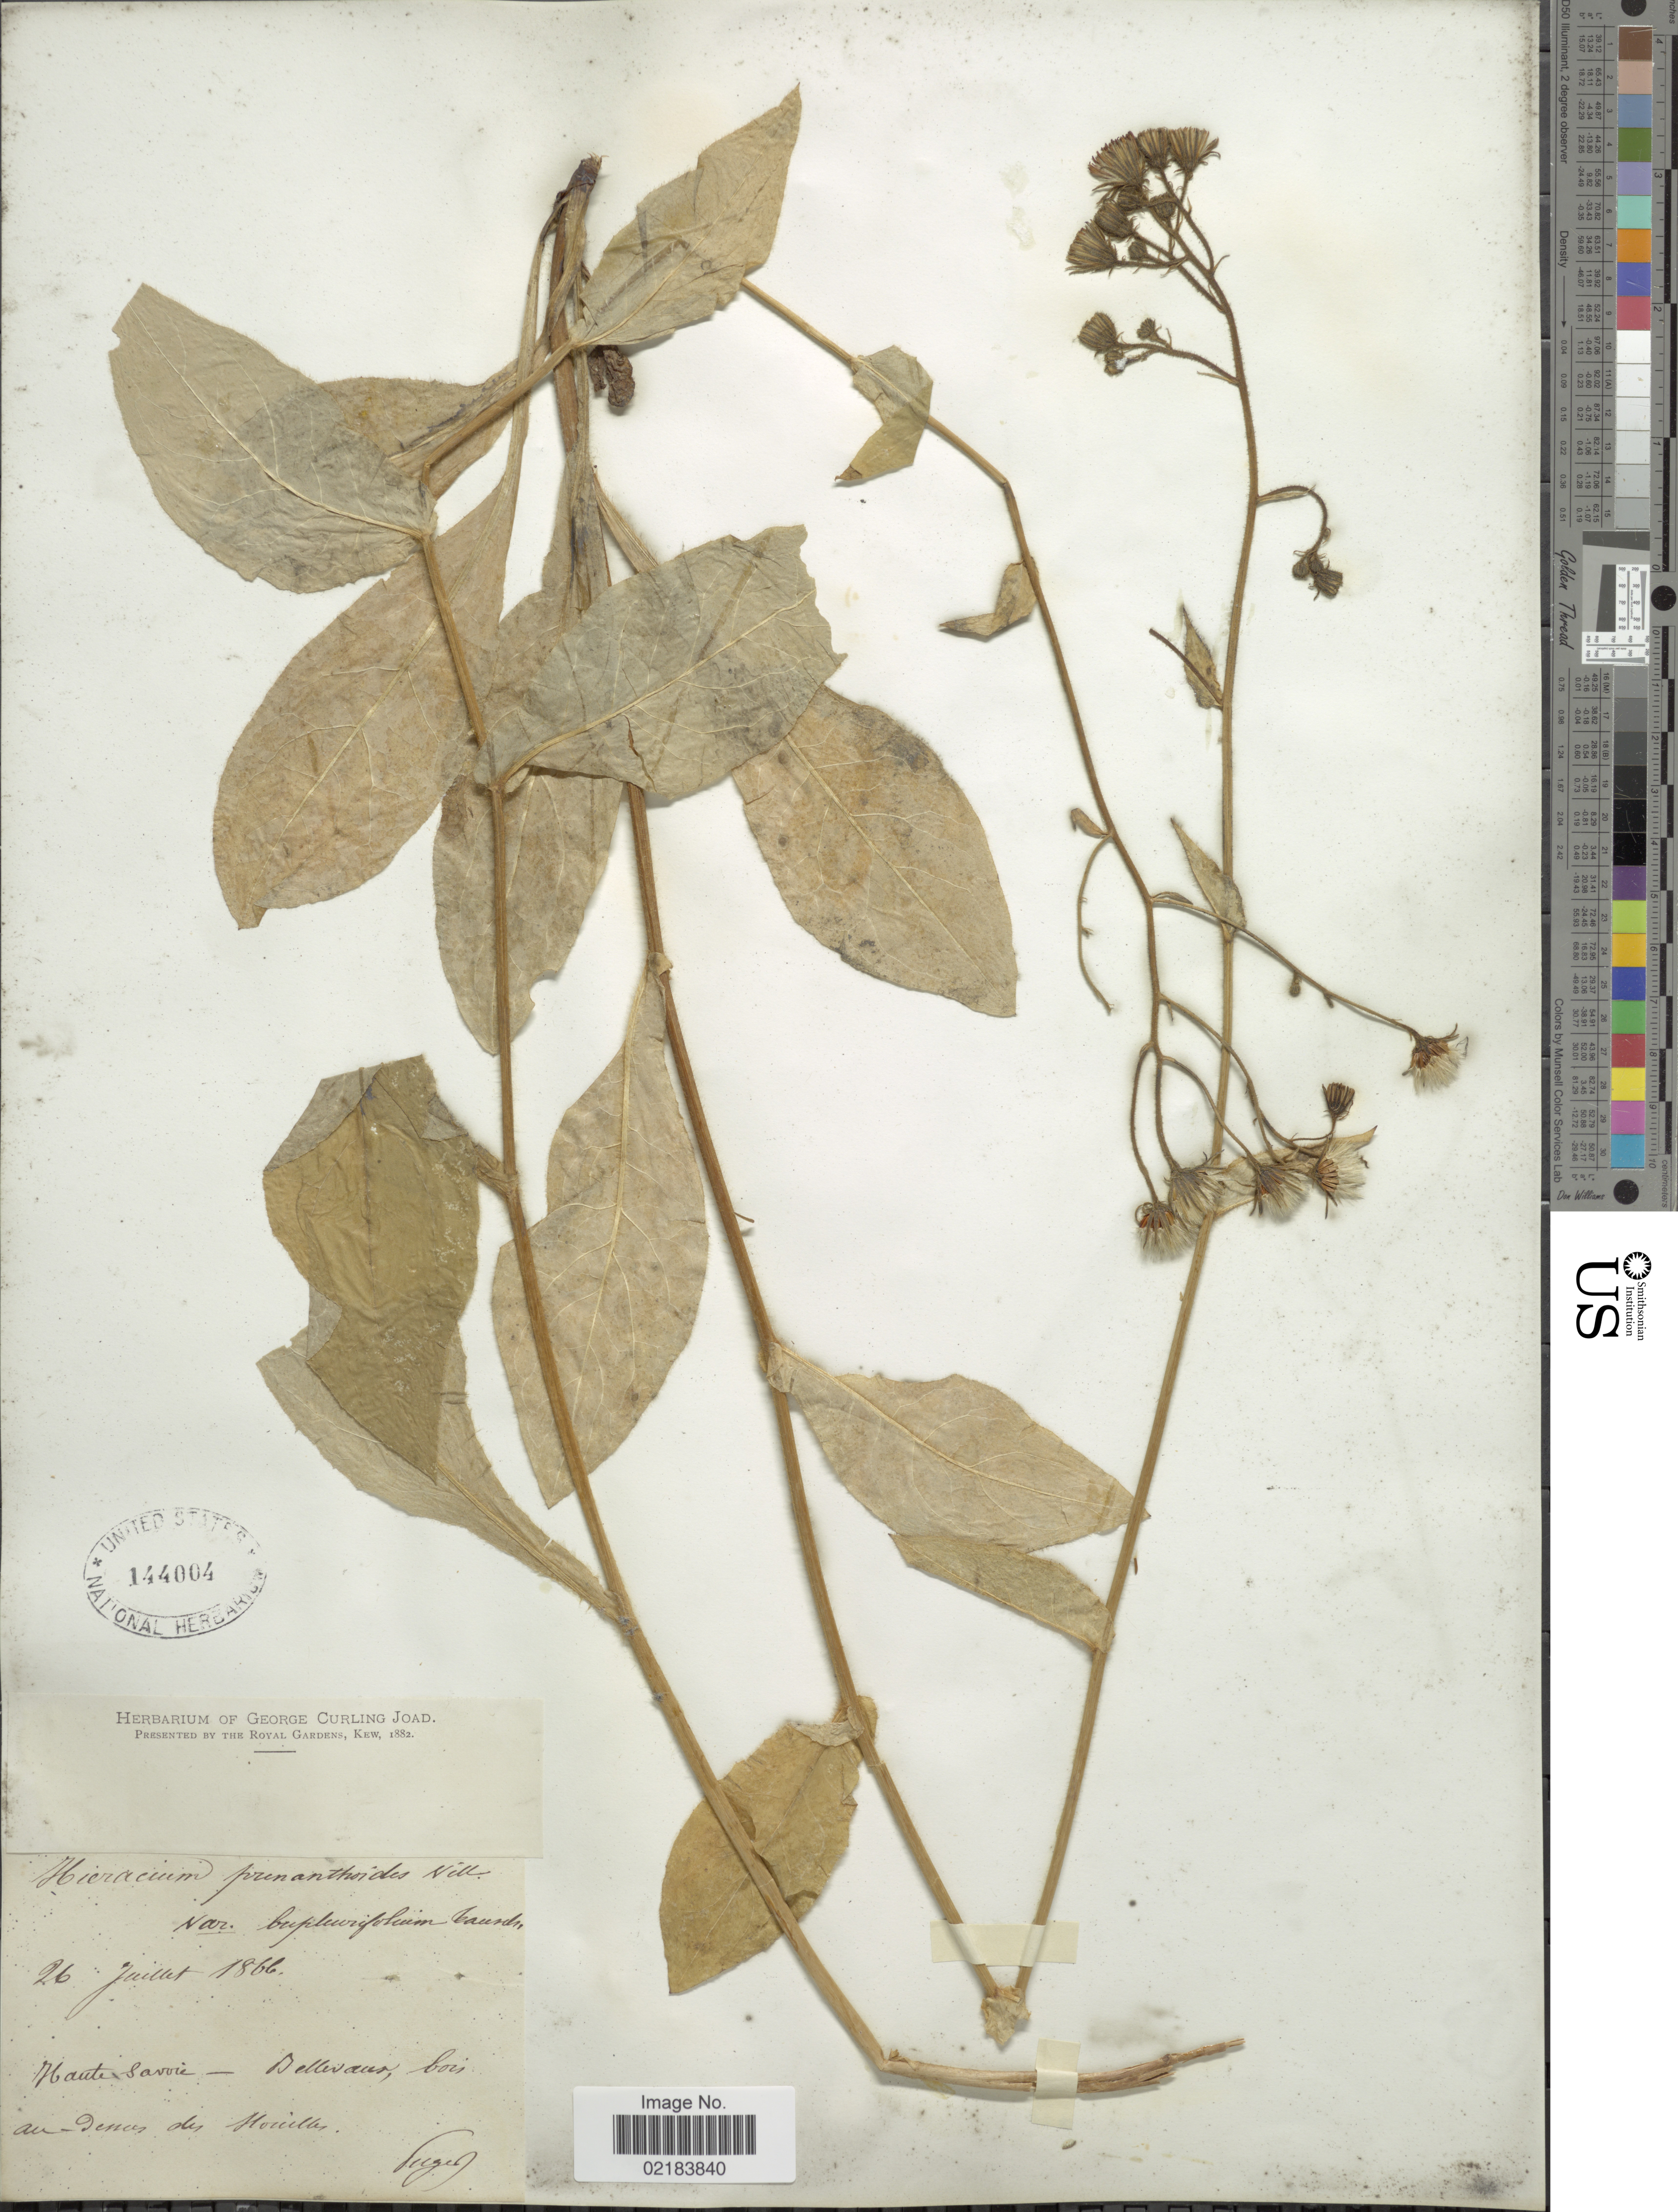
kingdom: Plantae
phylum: Tracheophyta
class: Magnoliopsida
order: Asterales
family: Asteraceae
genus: Hieracium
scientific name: Hieracium prenanthoides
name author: Vill.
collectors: Rugel, --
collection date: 1866-07-26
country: France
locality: Haute Savoie-Bellevana, bois au dessus des Mouilles [interpreted]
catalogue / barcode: US 144004